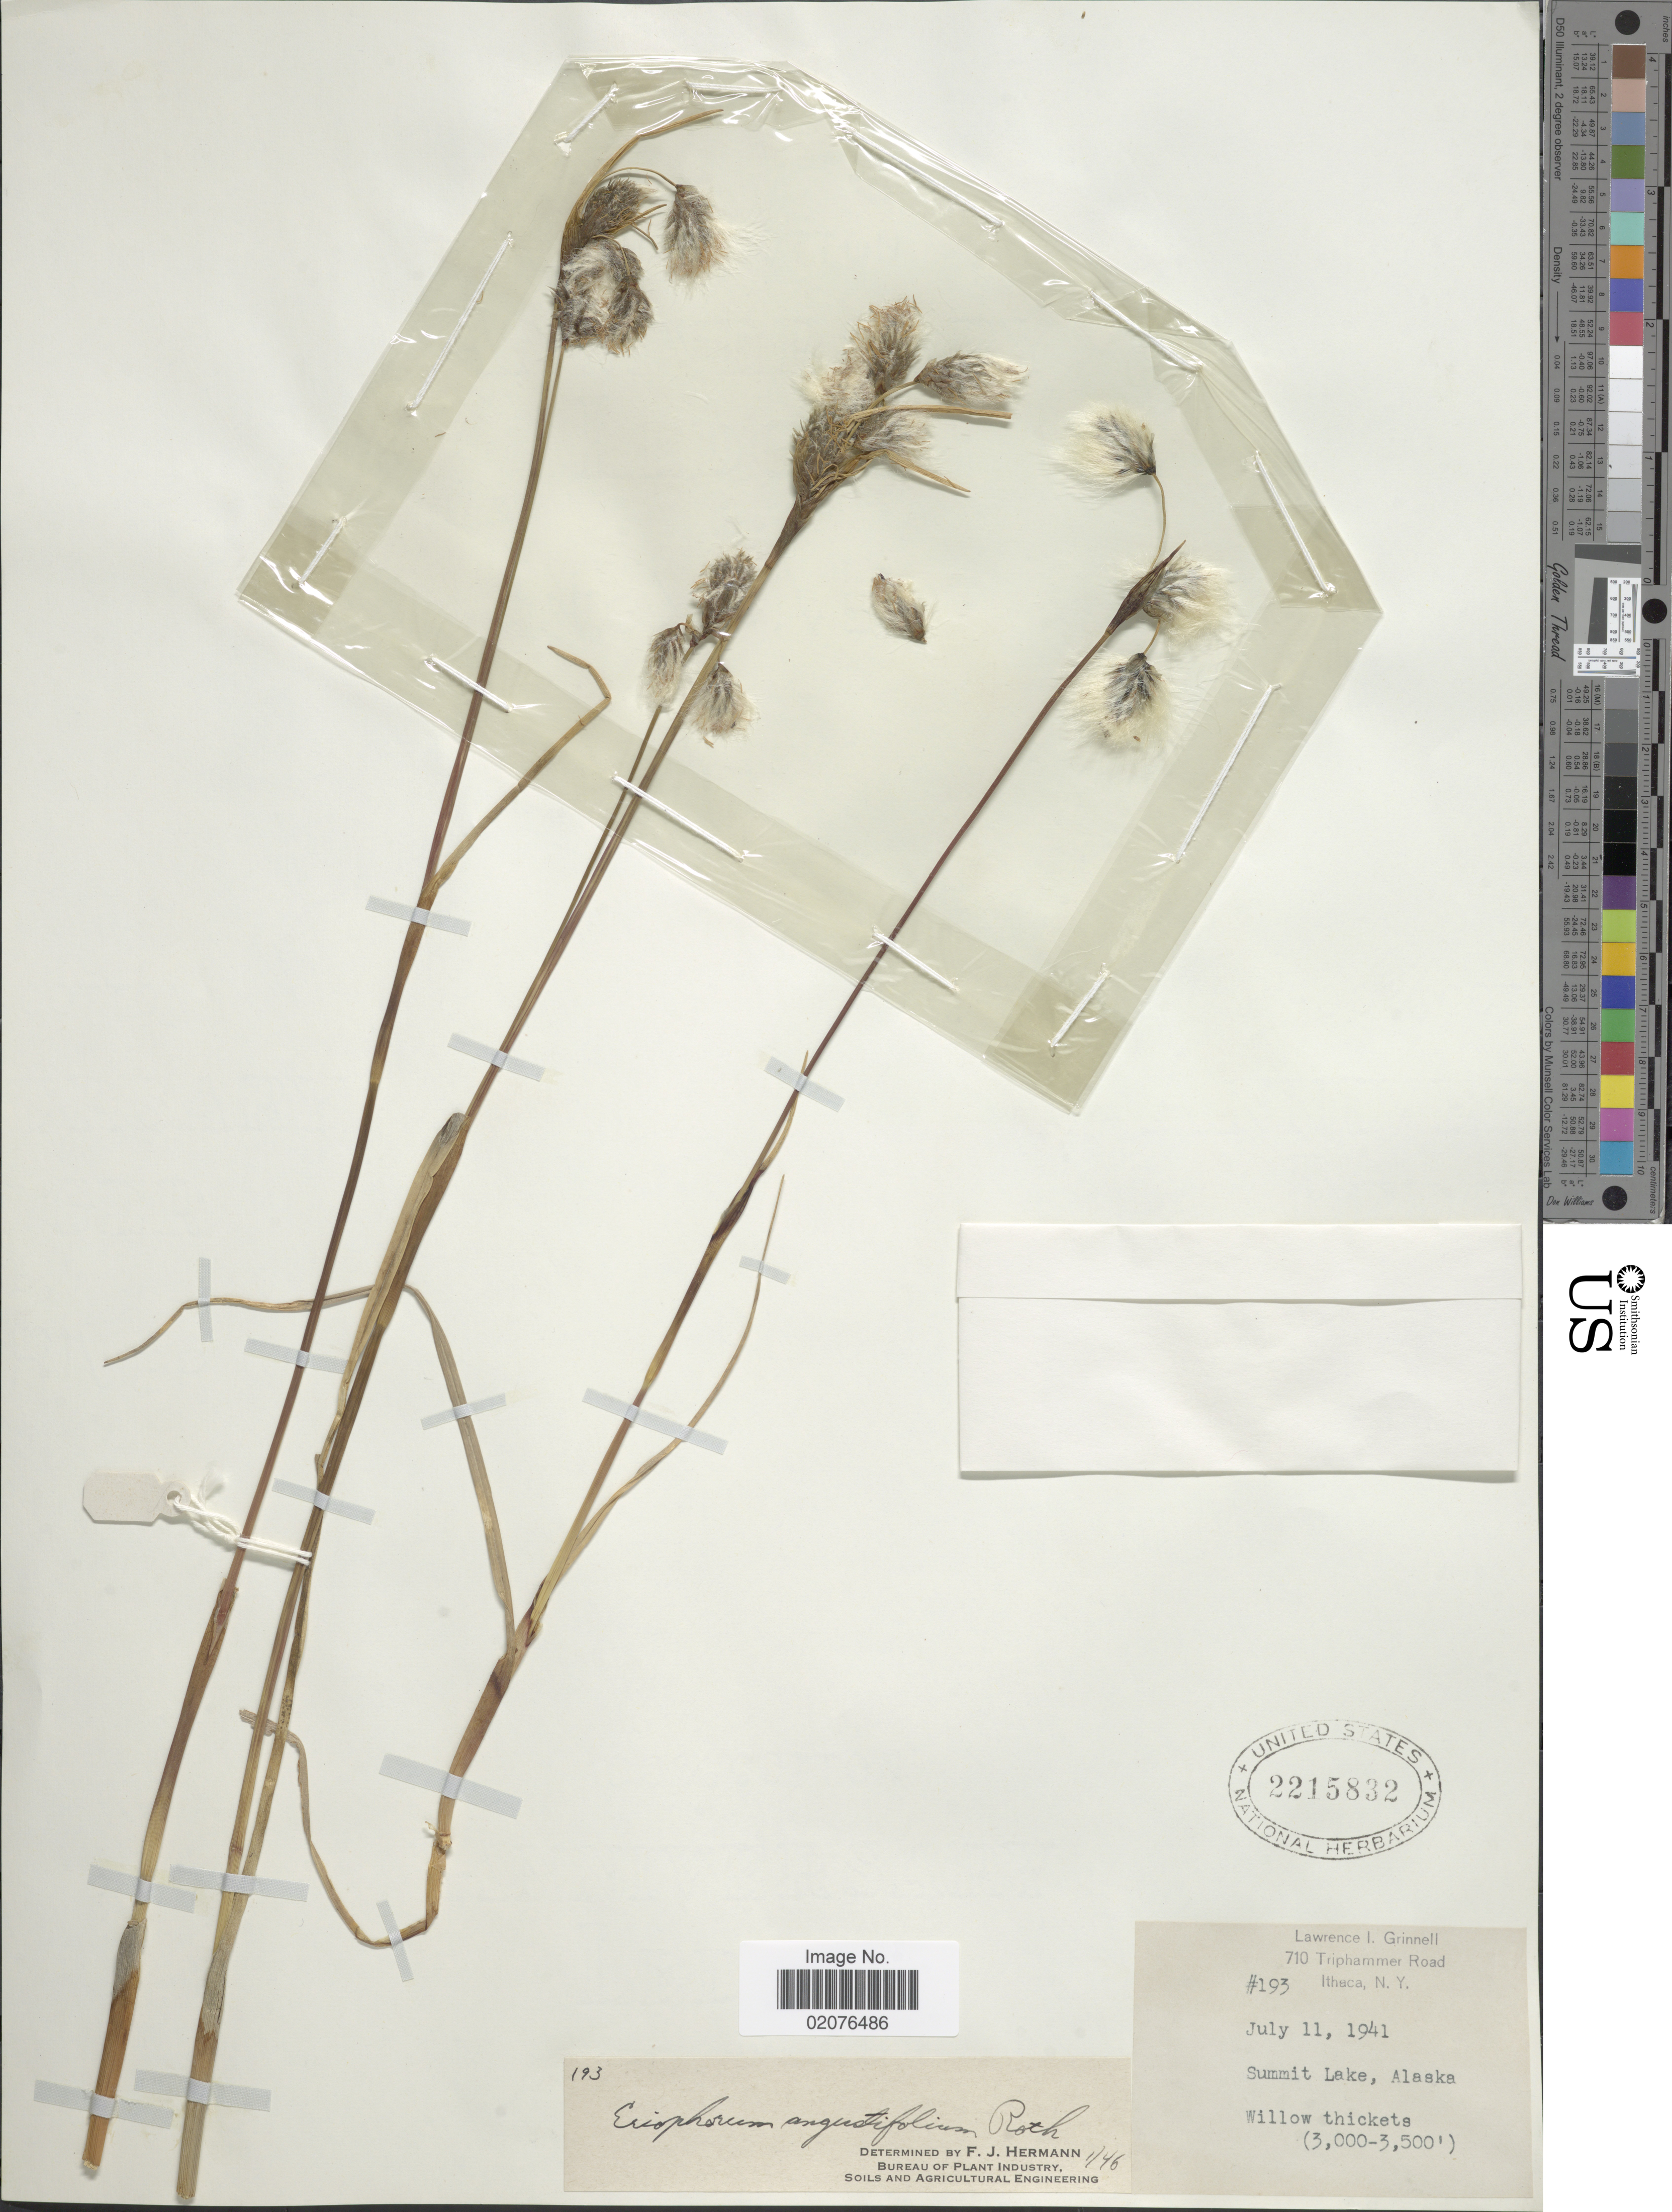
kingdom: Plantae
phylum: Tracheophyta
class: Liliopsida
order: Poales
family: Cyperaceae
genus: Eriophorum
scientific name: Eriophorum angustifolium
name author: Honck.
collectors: L. Grinnell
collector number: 193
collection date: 1941-07-11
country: United States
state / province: Alaska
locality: Summit Lake, Willow Thickets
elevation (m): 914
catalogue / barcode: US 2215832